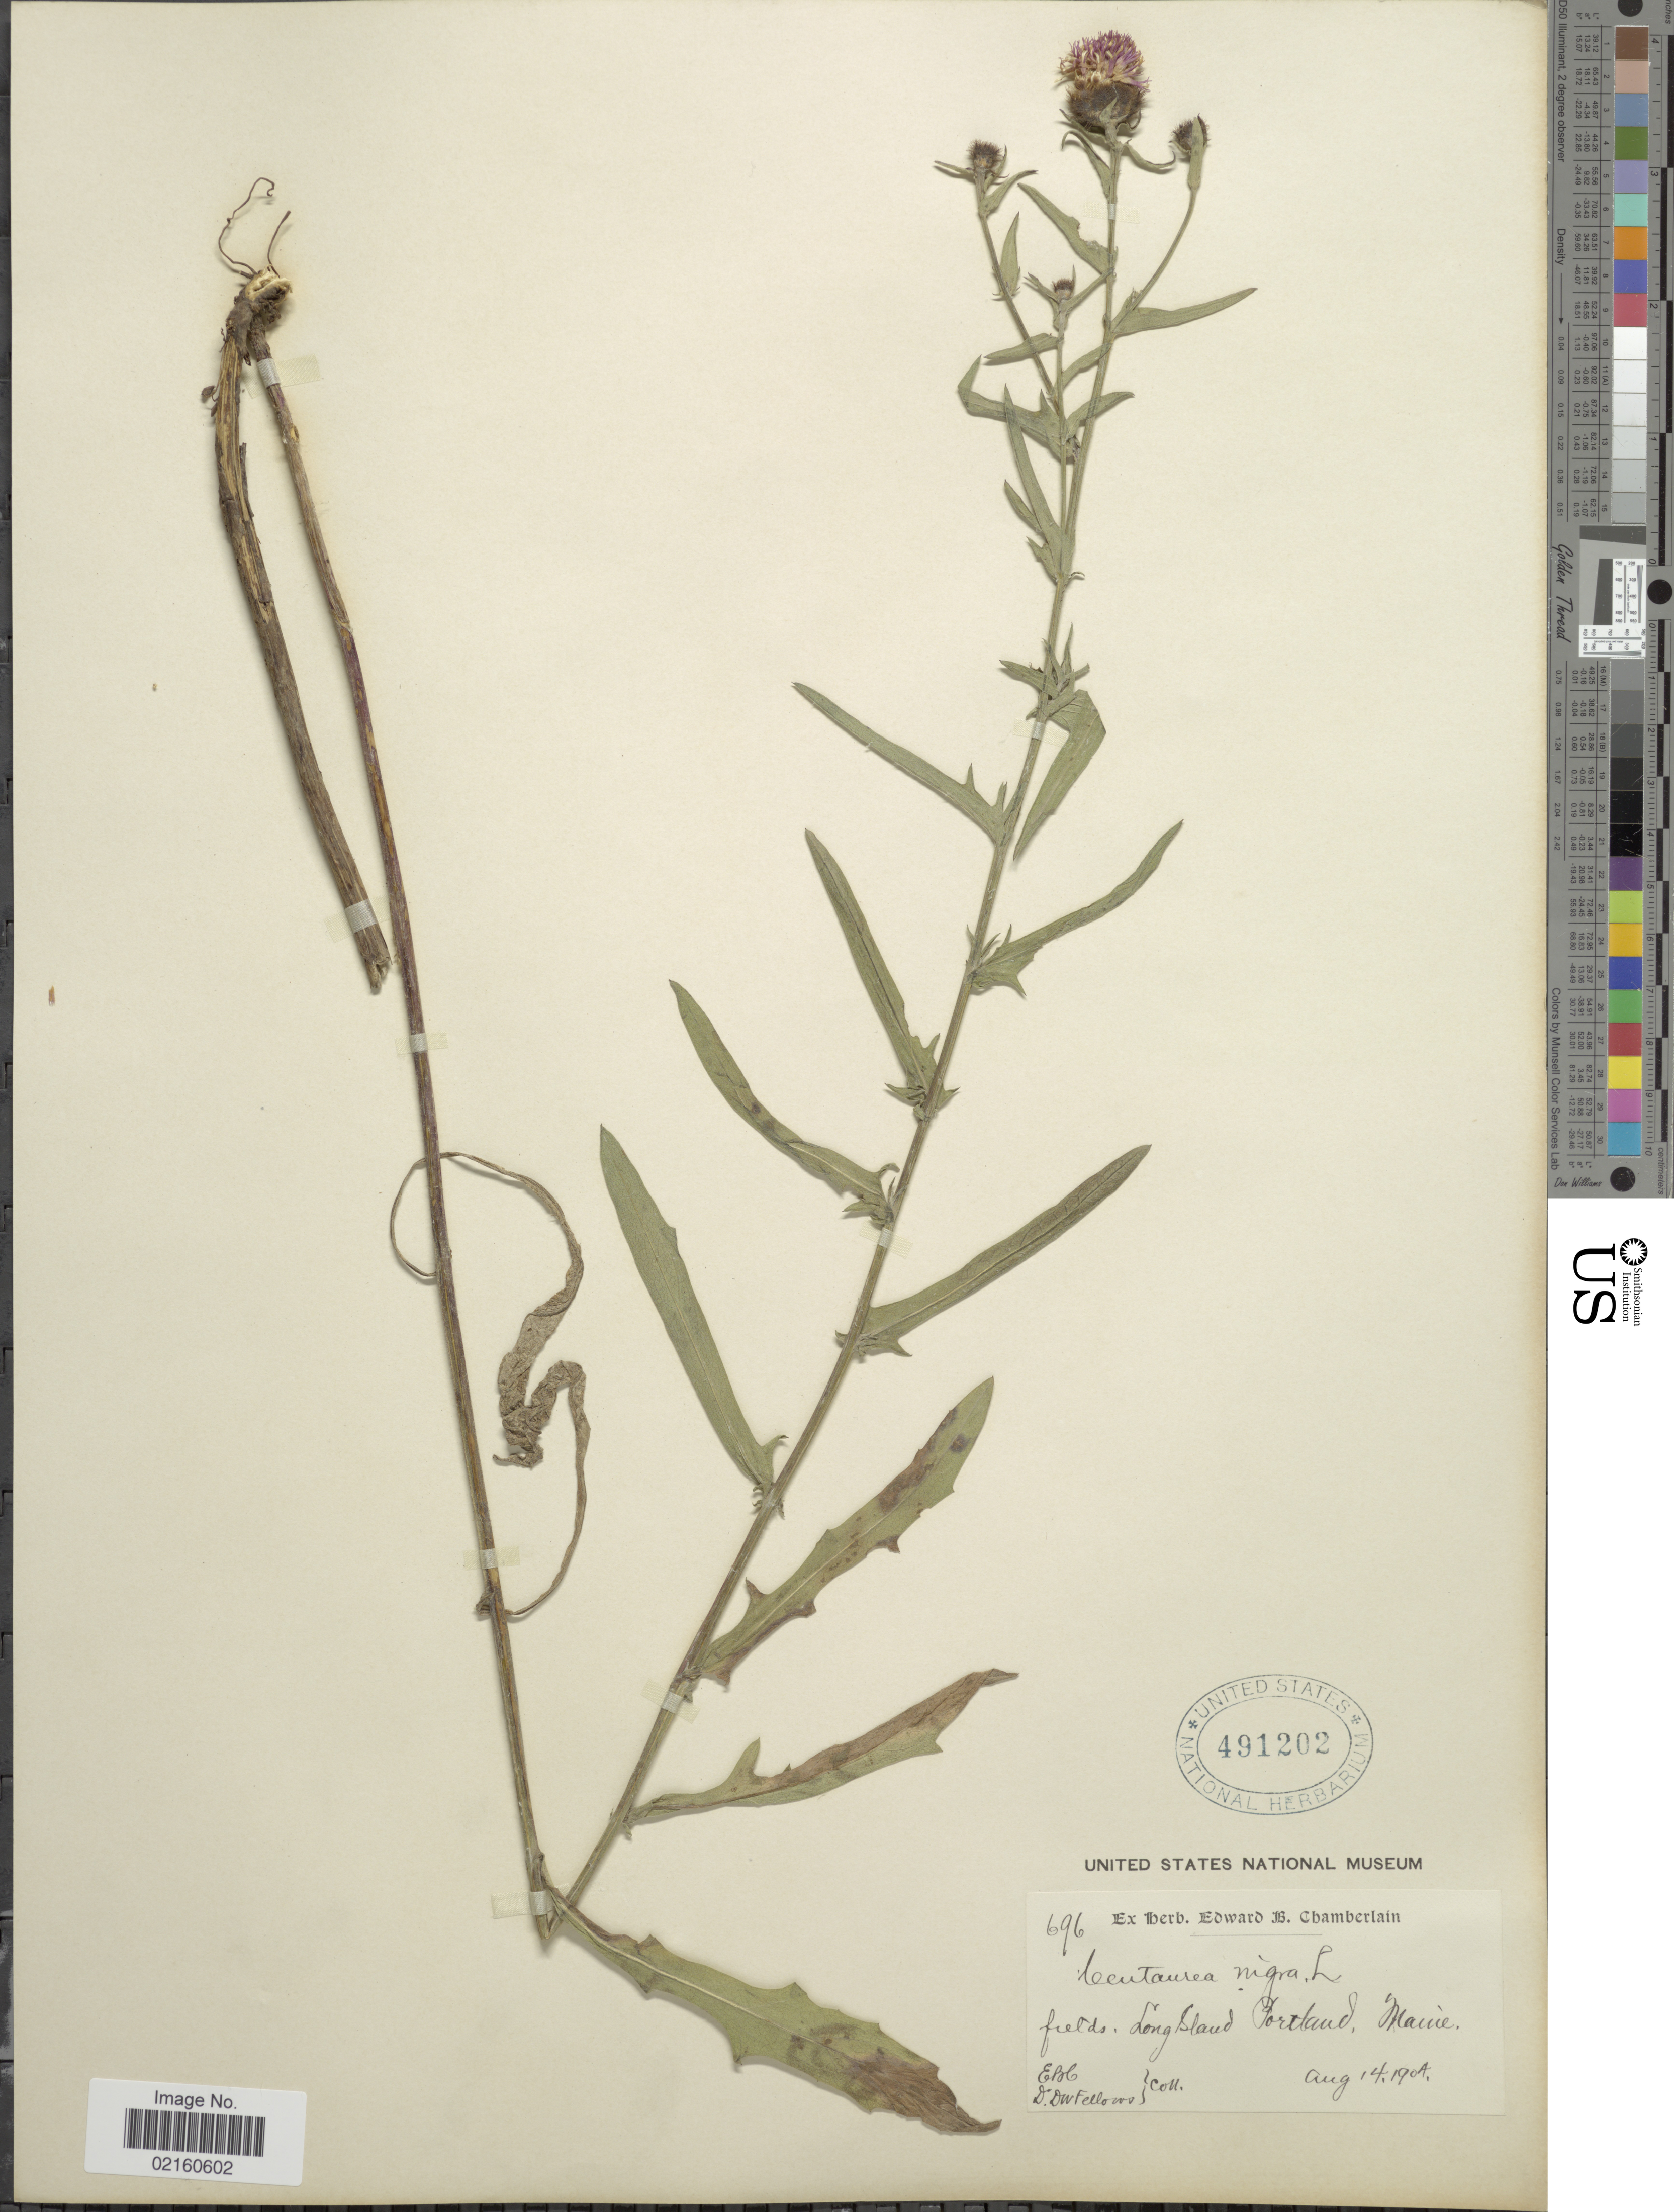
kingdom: Plantae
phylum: Tracheophyta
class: Magnoliopsida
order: Asterales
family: Asteraceae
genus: Centaurea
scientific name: Centaurea nigra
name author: L.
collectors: E. Chamberlain & D. W. Fellows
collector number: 696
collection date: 1904-08-14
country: United States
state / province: Maine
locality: Long Island, Portland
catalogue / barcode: US 491202